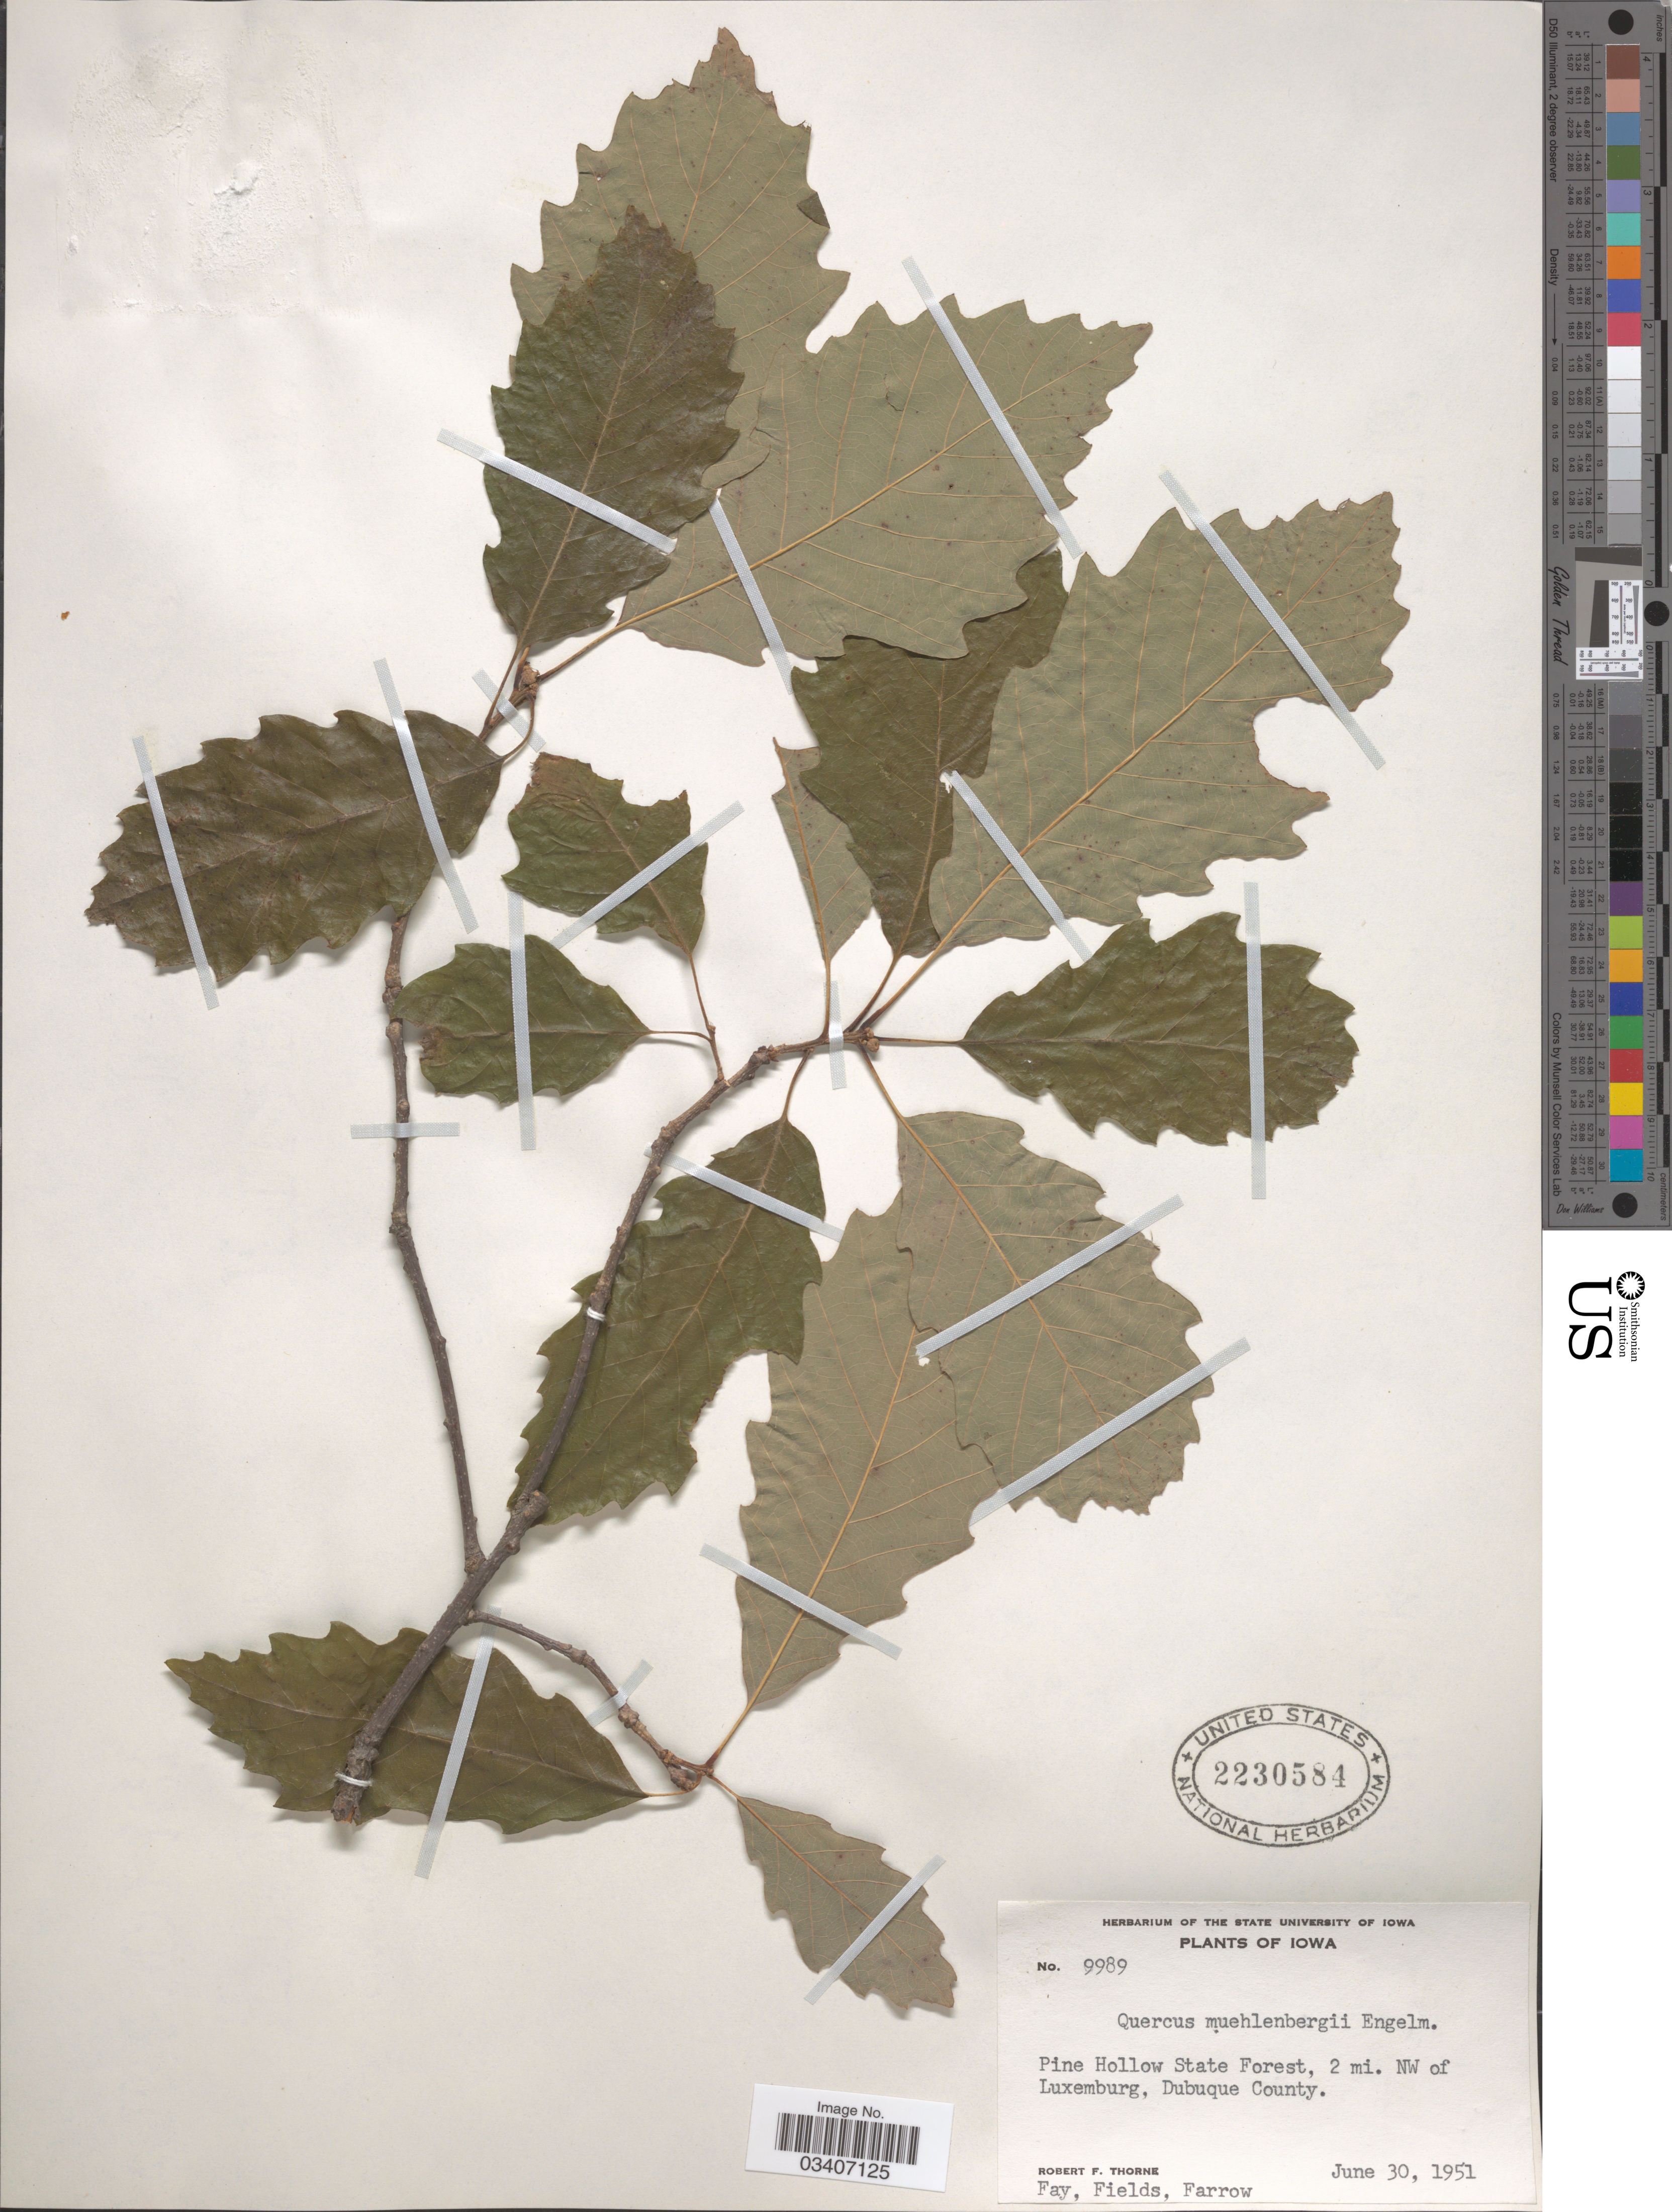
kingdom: Plantae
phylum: Tracheophyta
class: Magnoliopsida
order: Fagales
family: Fagaceae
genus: Quercus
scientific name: Quercus muehlenbergii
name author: Engelm.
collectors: R. F. Thorne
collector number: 9989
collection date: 1951-06-30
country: United States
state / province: Iowa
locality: Pine Hollow State Forest, 2 mi. NW of Luxemburg, Dubuque County.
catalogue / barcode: US 2230584